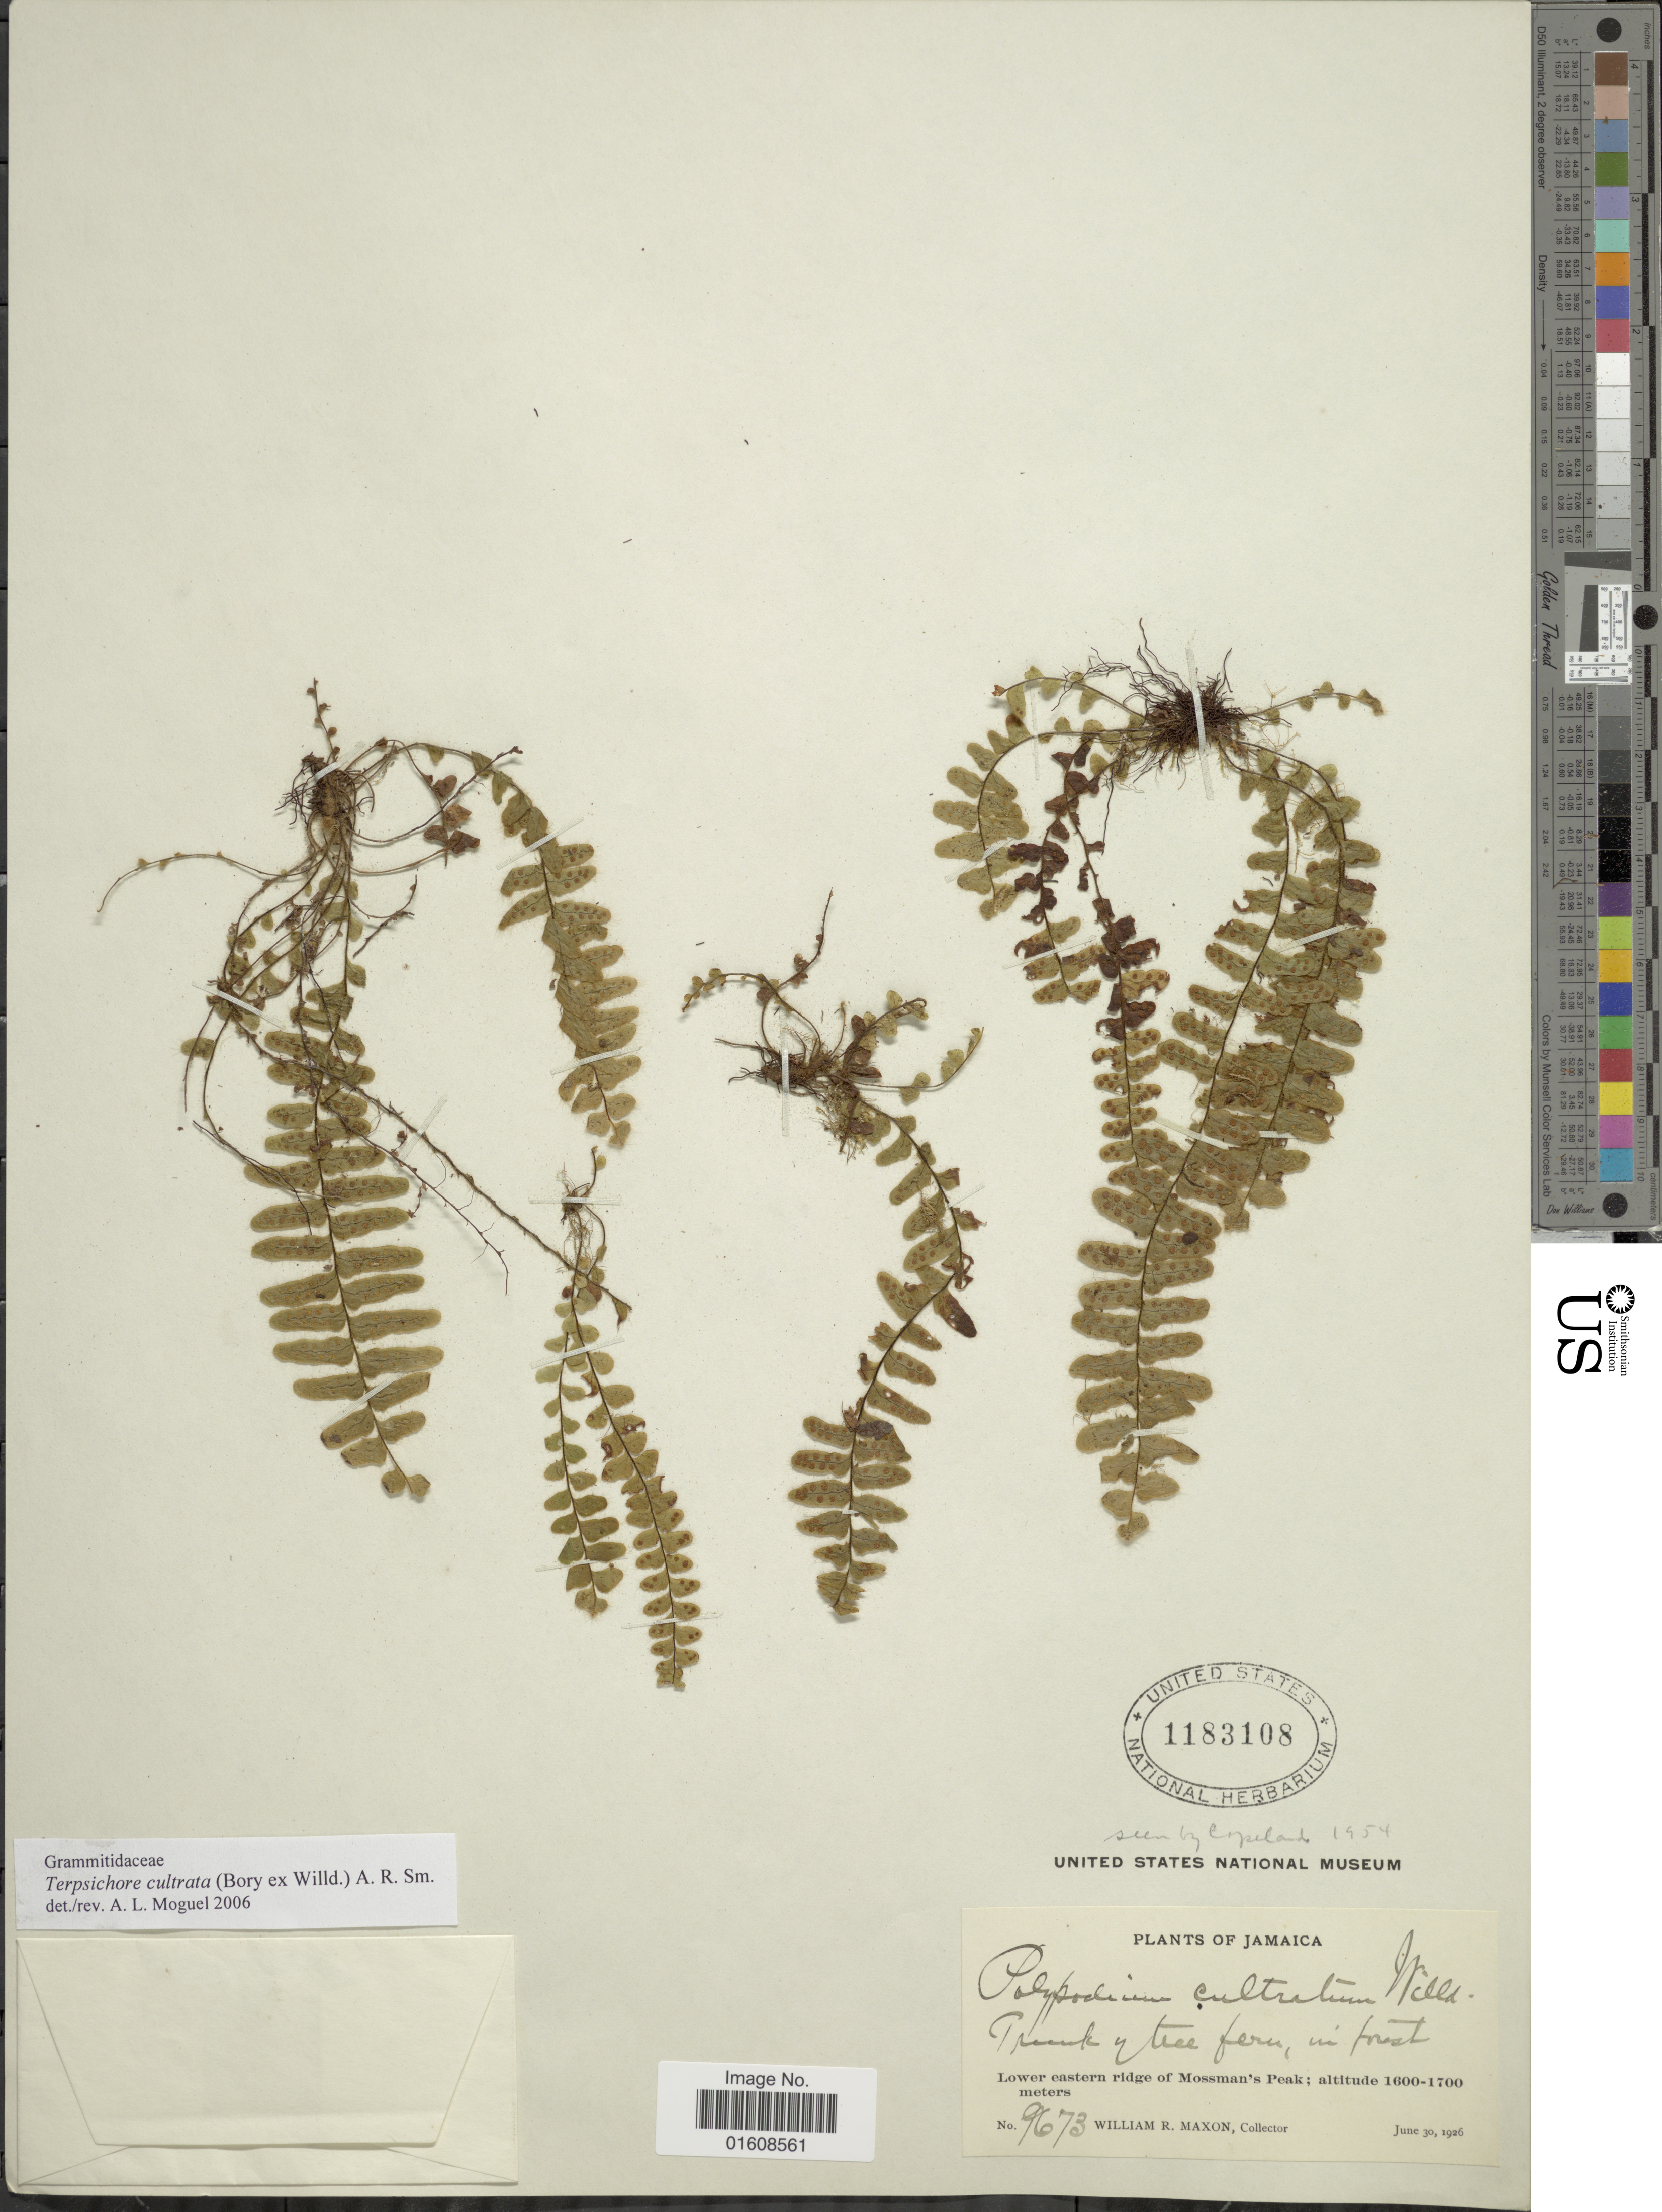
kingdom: Plantae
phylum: Tracheophyta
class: Polypodiopsida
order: Polypodiales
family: Polypodiaceae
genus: Alansmia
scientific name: Alansmia cultrata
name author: (Bory ex Willd.) Moguel & M. Kessler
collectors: W. R. Maxon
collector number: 9673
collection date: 1926-06-30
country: Jamaica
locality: Lower eastern ridge of Mossman's Peak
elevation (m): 1600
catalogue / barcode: US 1183108